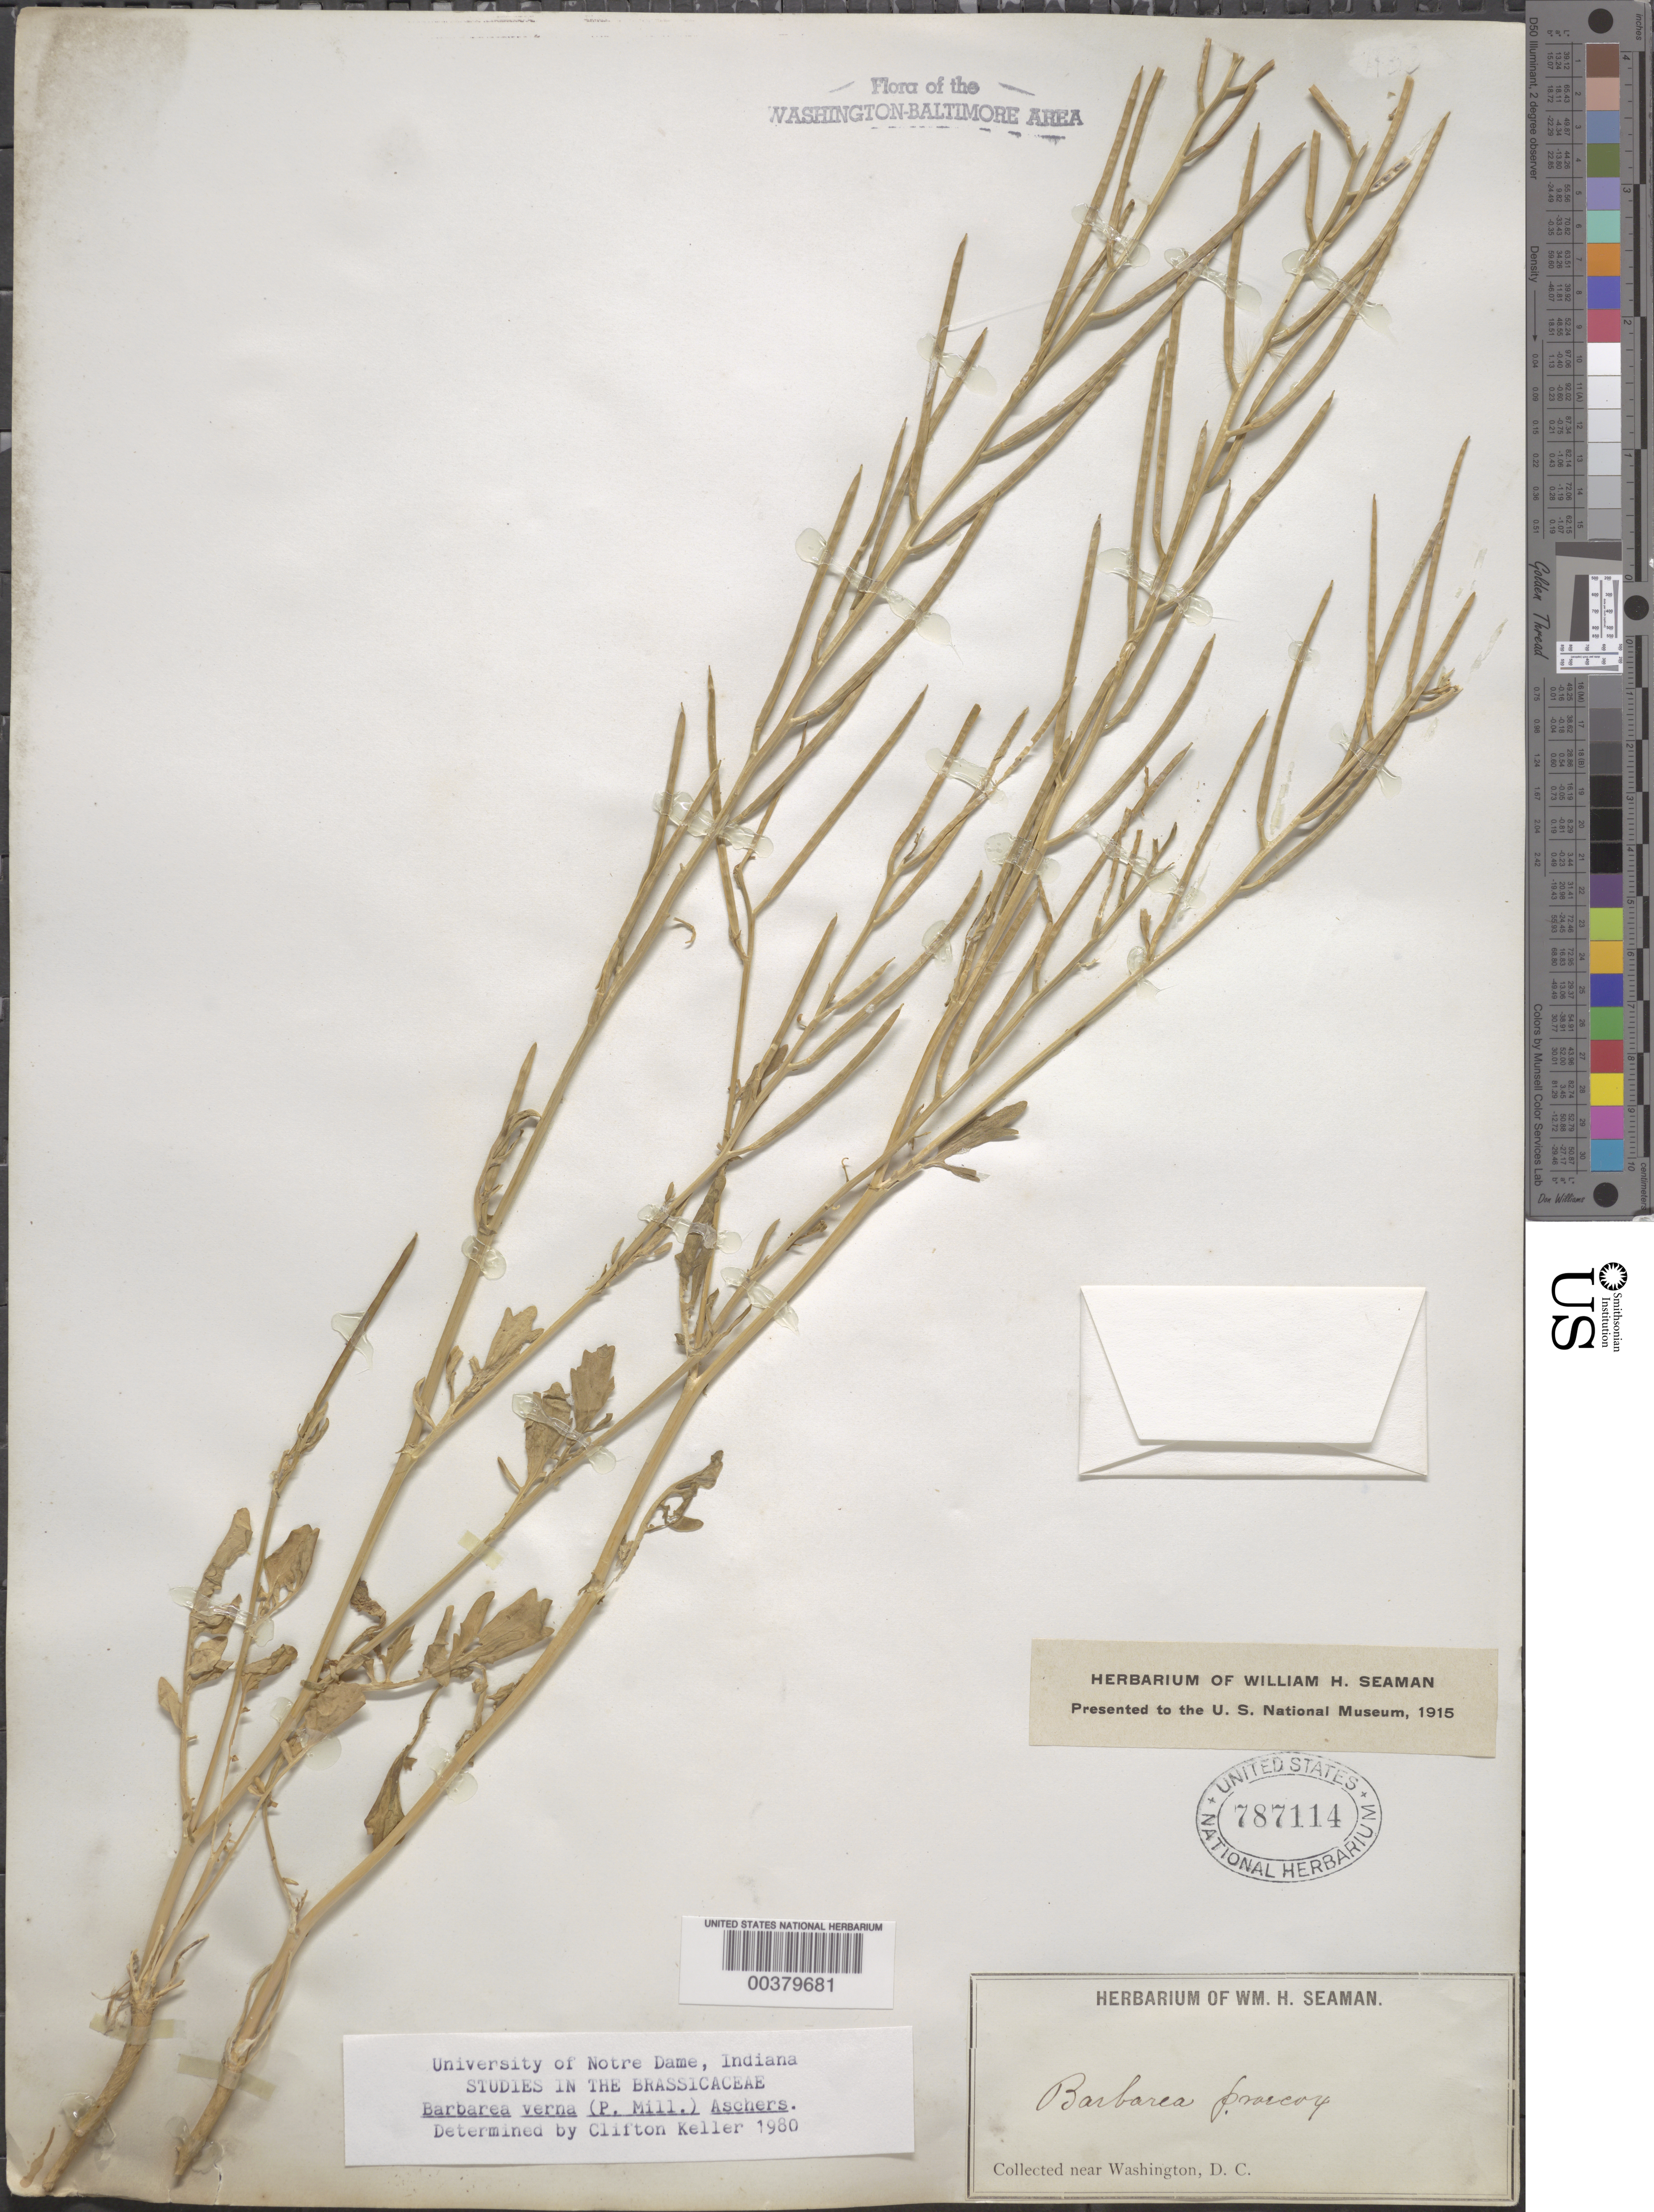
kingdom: Plantae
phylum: Tracheophyta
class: Magnoliopsida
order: Brassicales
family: Brassicaceae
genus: Barbarea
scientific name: Barbarea verna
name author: (Mill.) Asch.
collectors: W. Seaman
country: United States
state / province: District of Columbia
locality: Washington DC Area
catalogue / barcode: US 787114